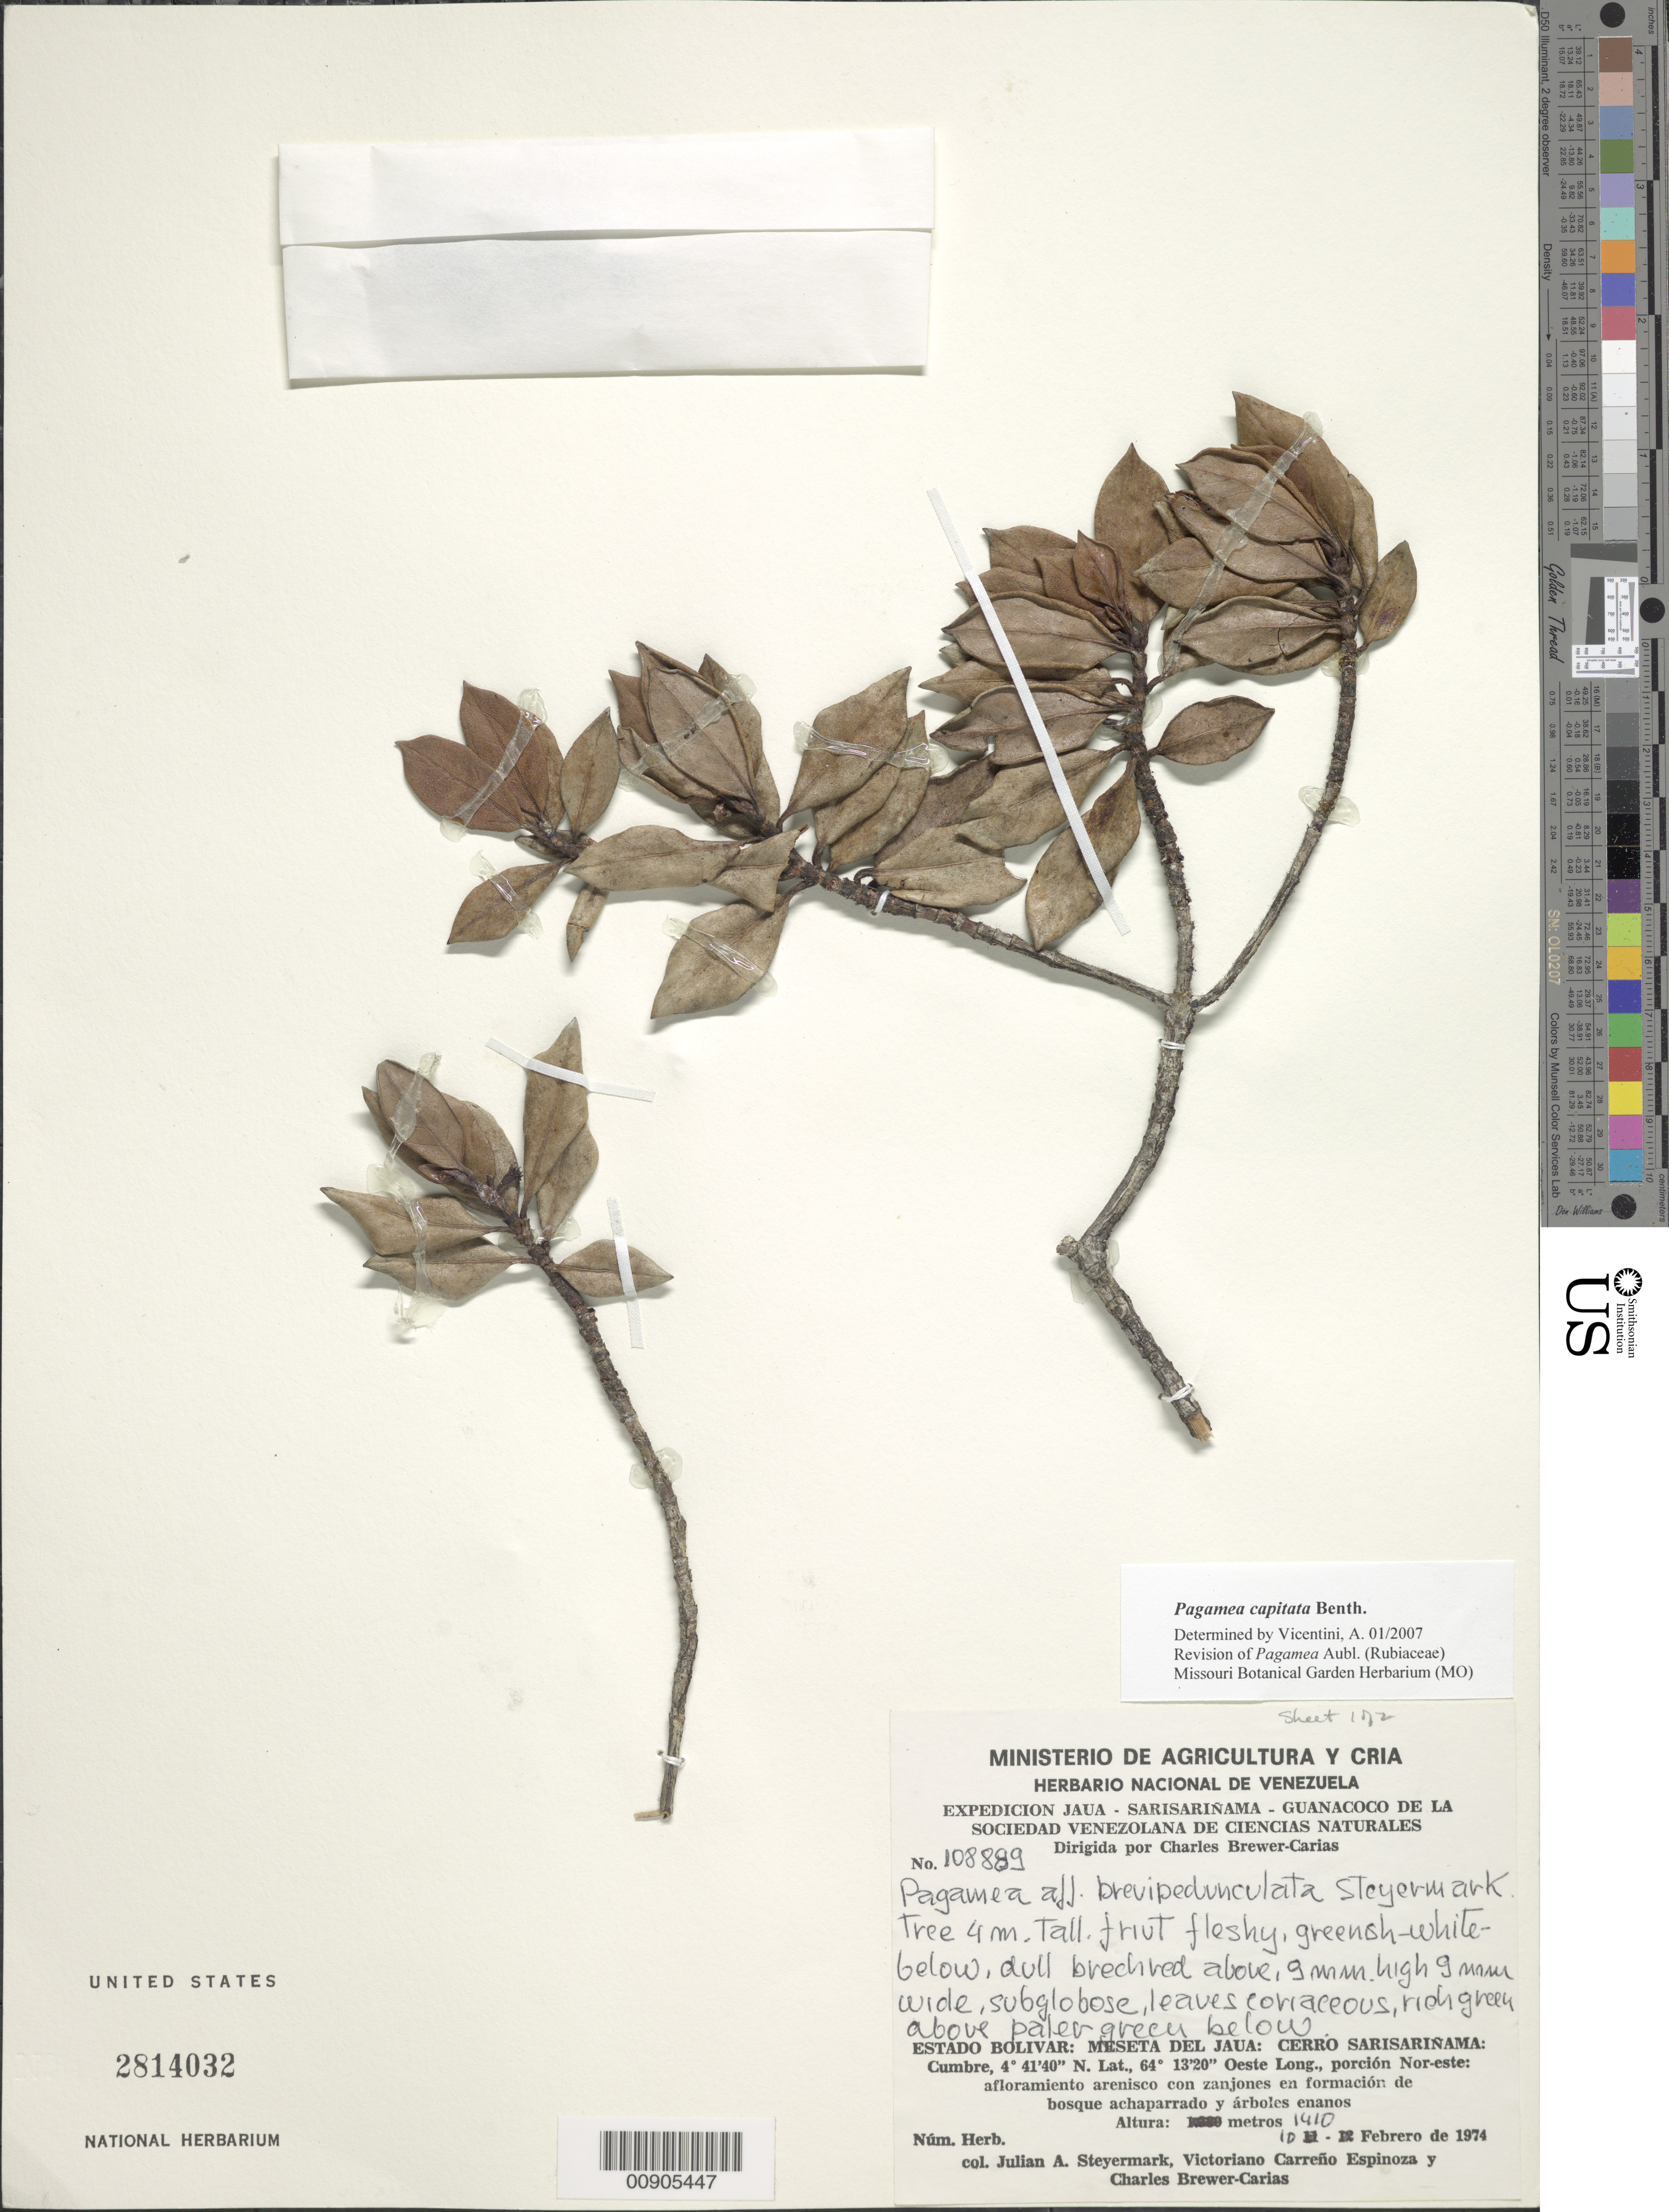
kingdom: Plantae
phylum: Tracheophyta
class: Magnoliopsida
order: Gentianales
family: Rubiaceae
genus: Pagamea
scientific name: Pagamea capitata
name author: Benth.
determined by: Vicentini, A.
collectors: J. Steyermark, V. Carreño E. & C. Brewer-Carias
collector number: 108889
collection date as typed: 10-Feb-74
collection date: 1974-02-10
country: Venezuela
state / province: Bolívar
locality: Meseta del Jaua: Cerro Sarisariñama, porción NE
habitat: Afloramiento arenisco, con zanjones en formación de bosque achaparrado y árboles enanos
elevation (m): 1410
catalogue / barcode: US 2814032